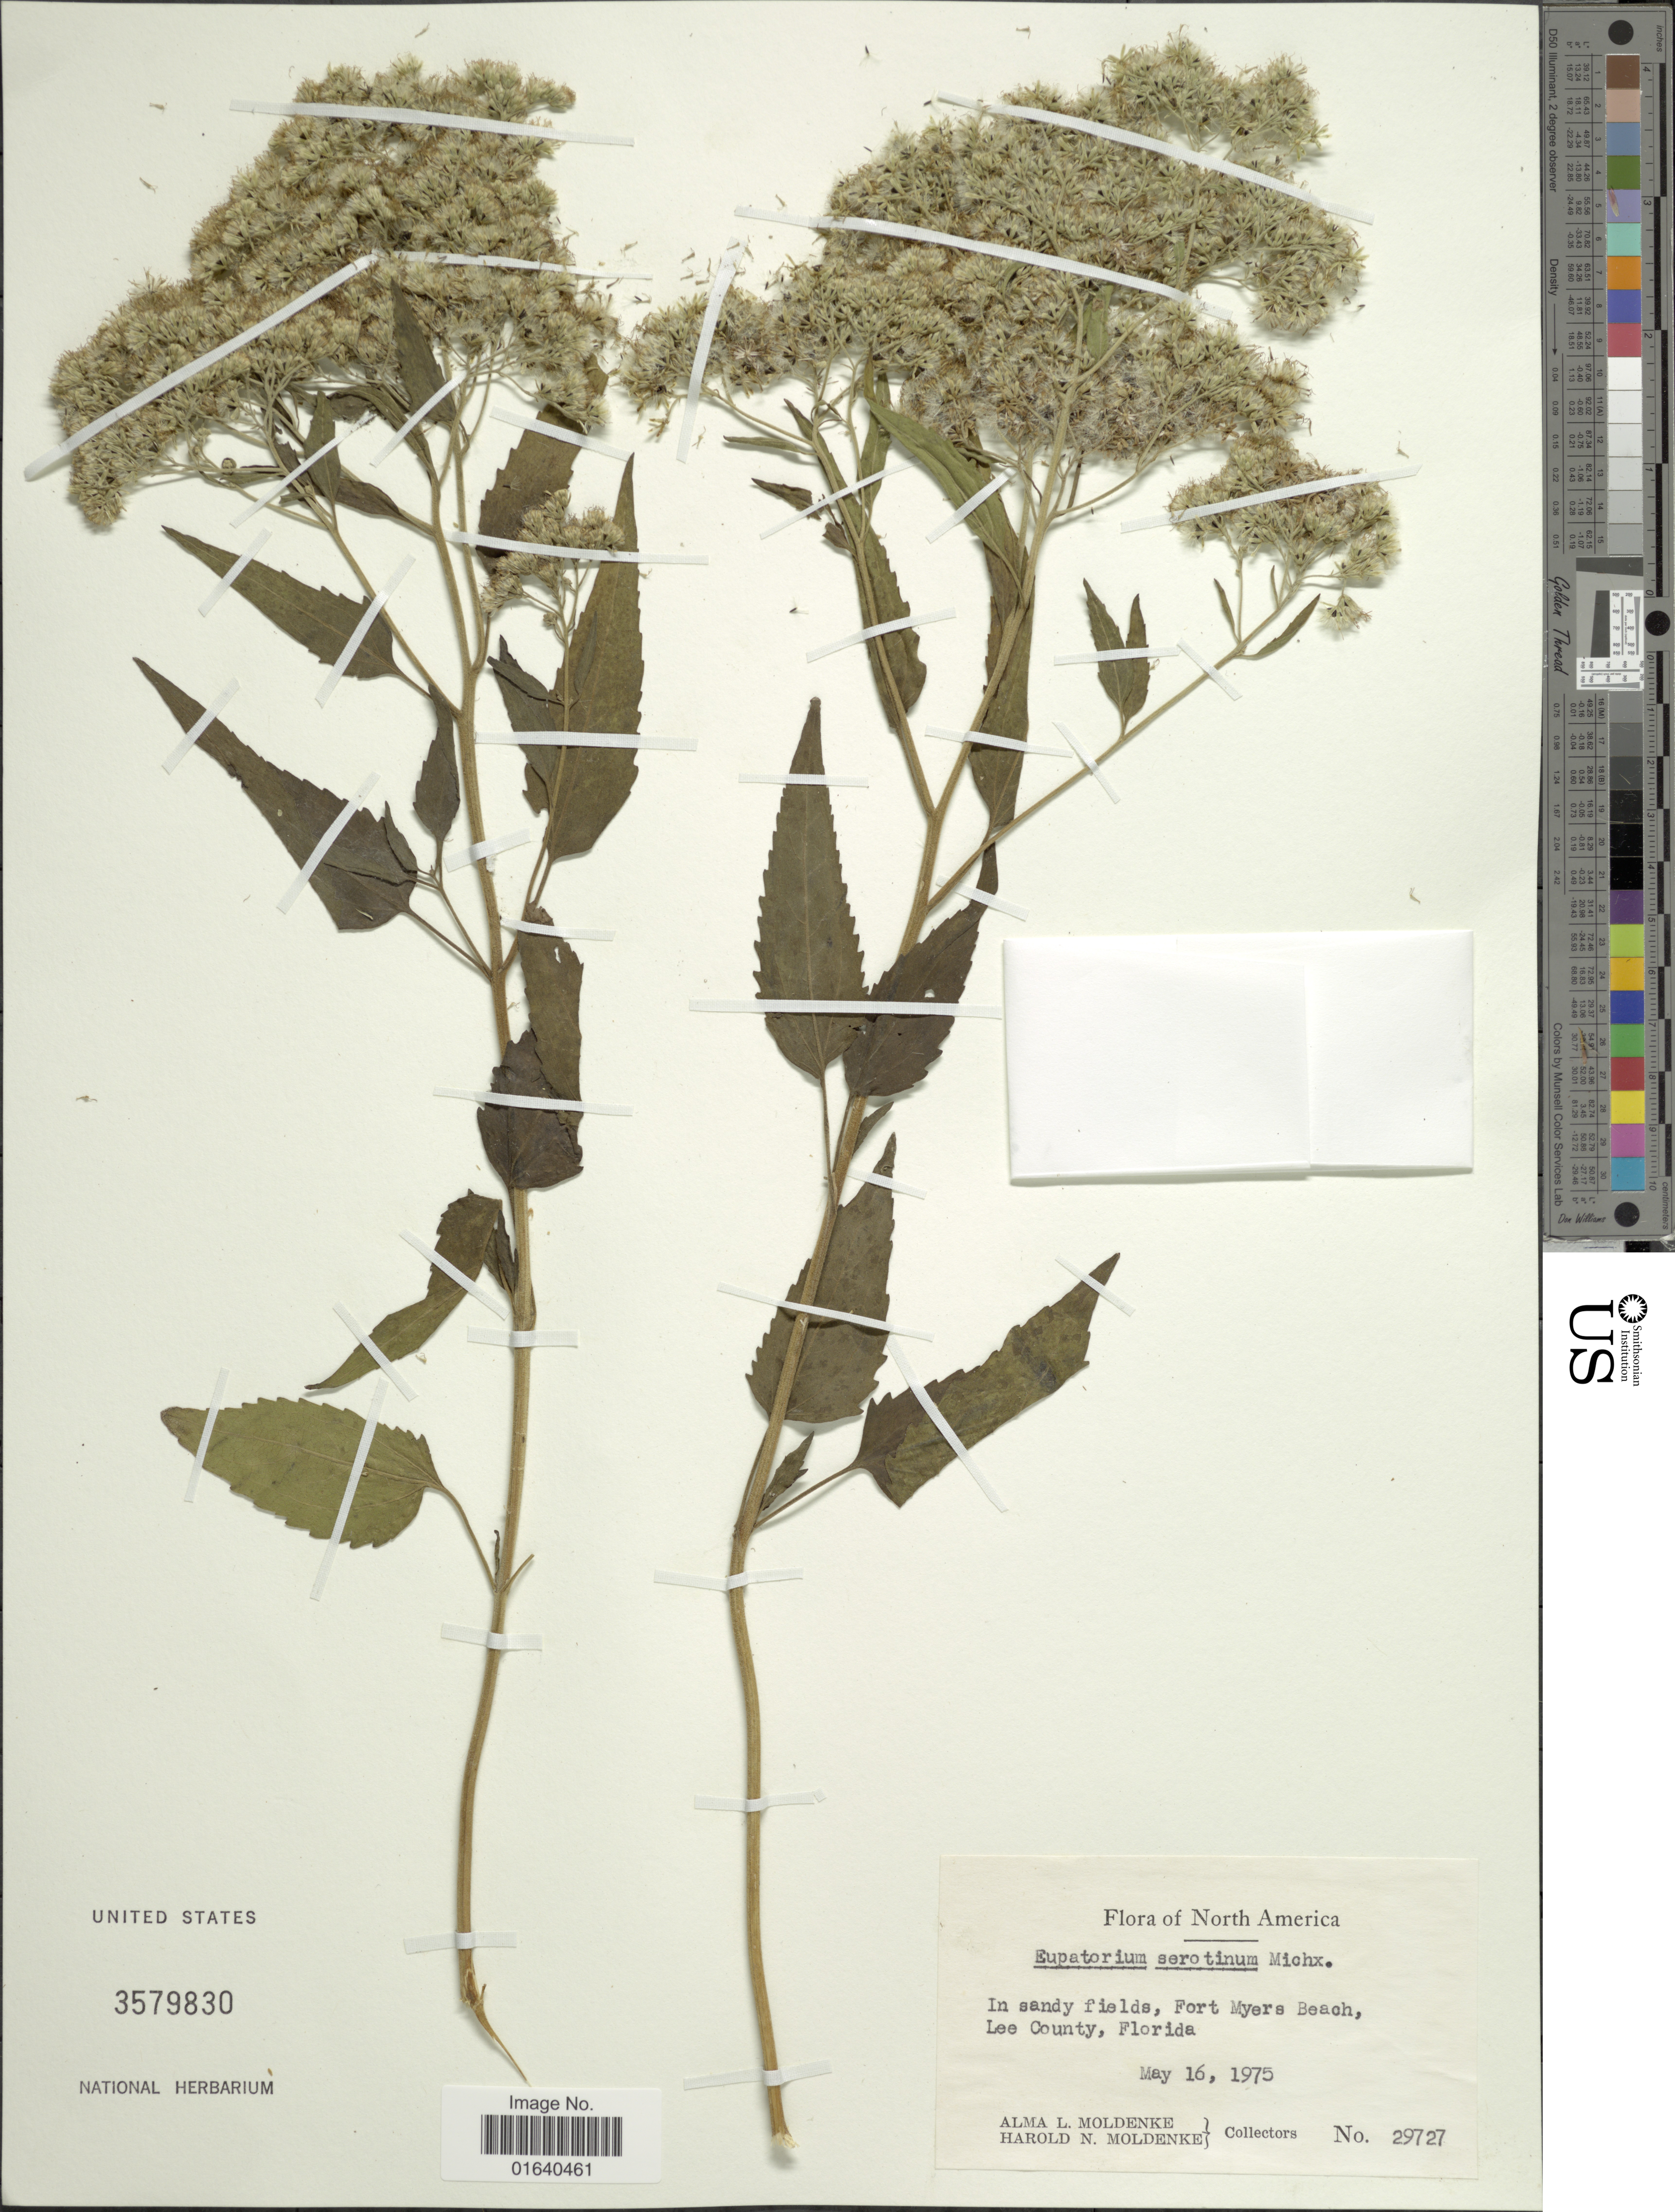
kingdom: Plantae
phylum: Tracheophyta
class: Magnoliopsida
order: Asterales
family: Asteraceae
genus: Eupatorium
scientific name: Eupatorium sessilifolium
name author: L.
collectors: A. L. Moldenke & H. N. Moldenke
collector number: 29727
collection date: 1975-05-16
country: United States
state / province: Florida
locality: In sandy fields, Fort Myers Beach, Lee County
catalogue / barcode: US 3579830